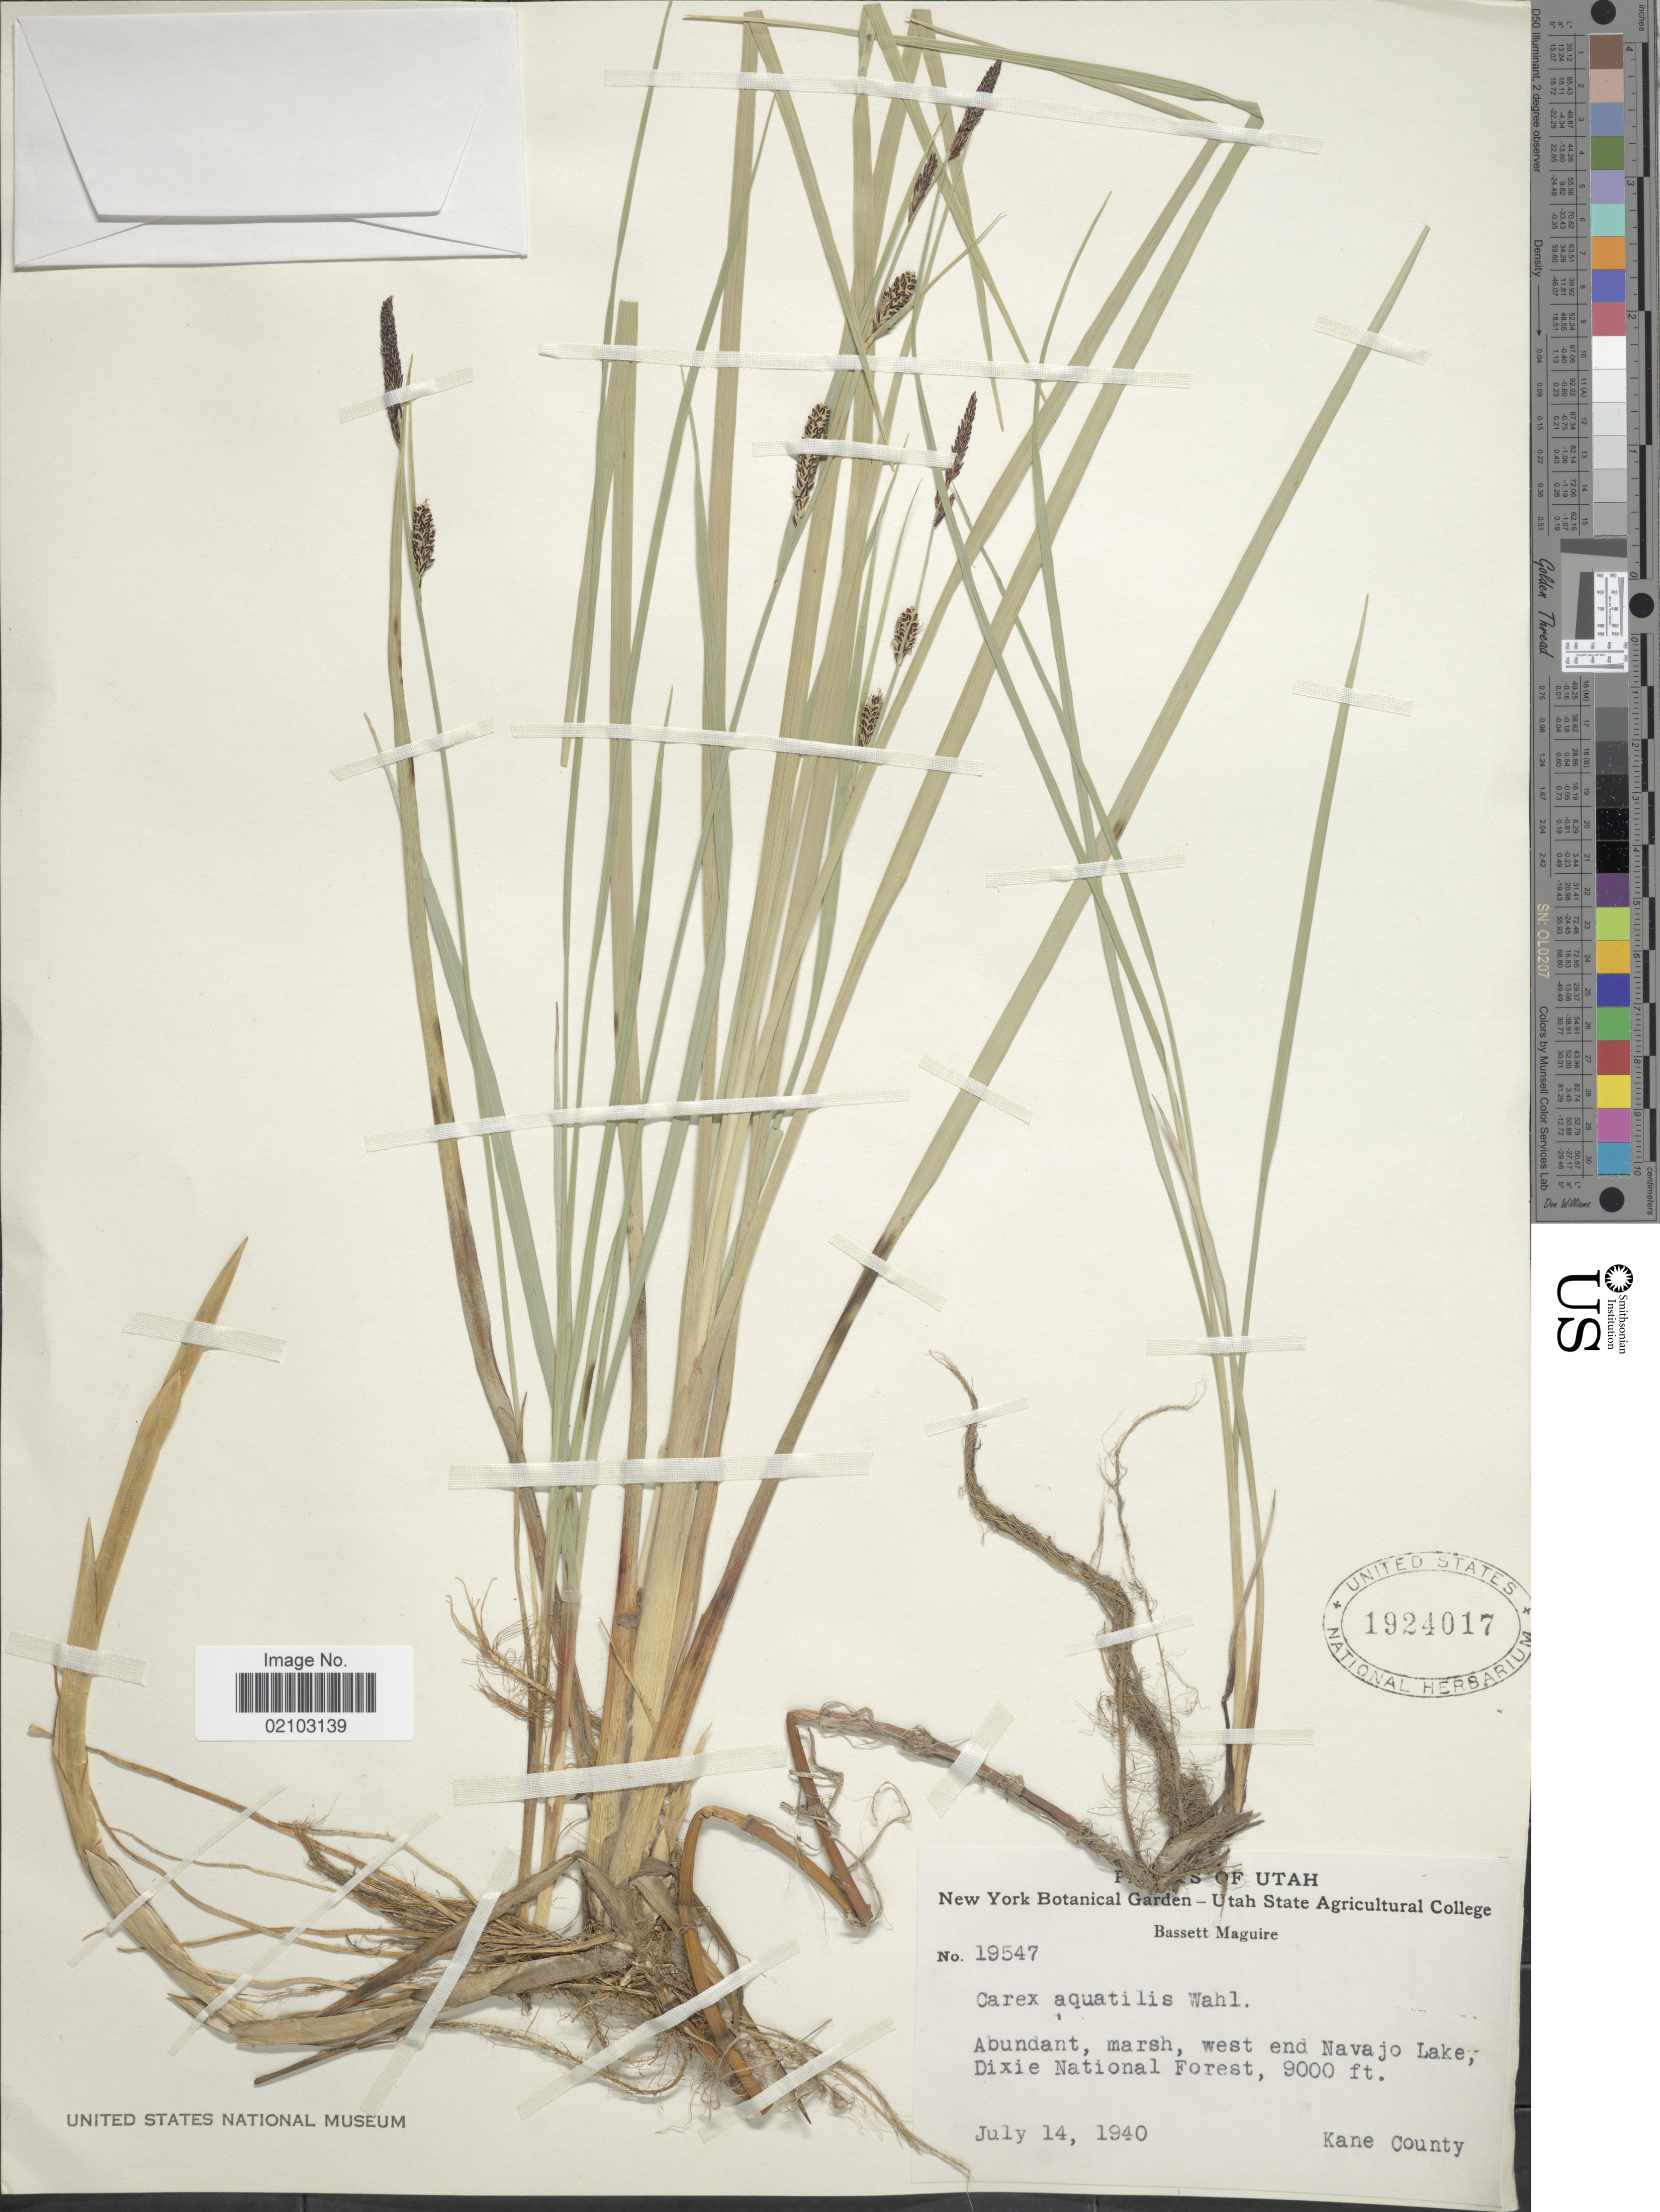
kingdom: Plantae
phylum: Tracheophyta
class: Liliopsida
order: Poales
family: Cyperaceae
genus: Carex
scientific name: Carex aquatilis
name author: Wahlenb.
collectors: B. Maguire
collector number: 19547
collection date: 1940-07-14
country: United States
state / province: Utah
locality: Abundant, marsh, west end Navajo Lake, Dixie National Forest, Kane County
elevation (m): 2743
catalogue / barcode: US 1924017